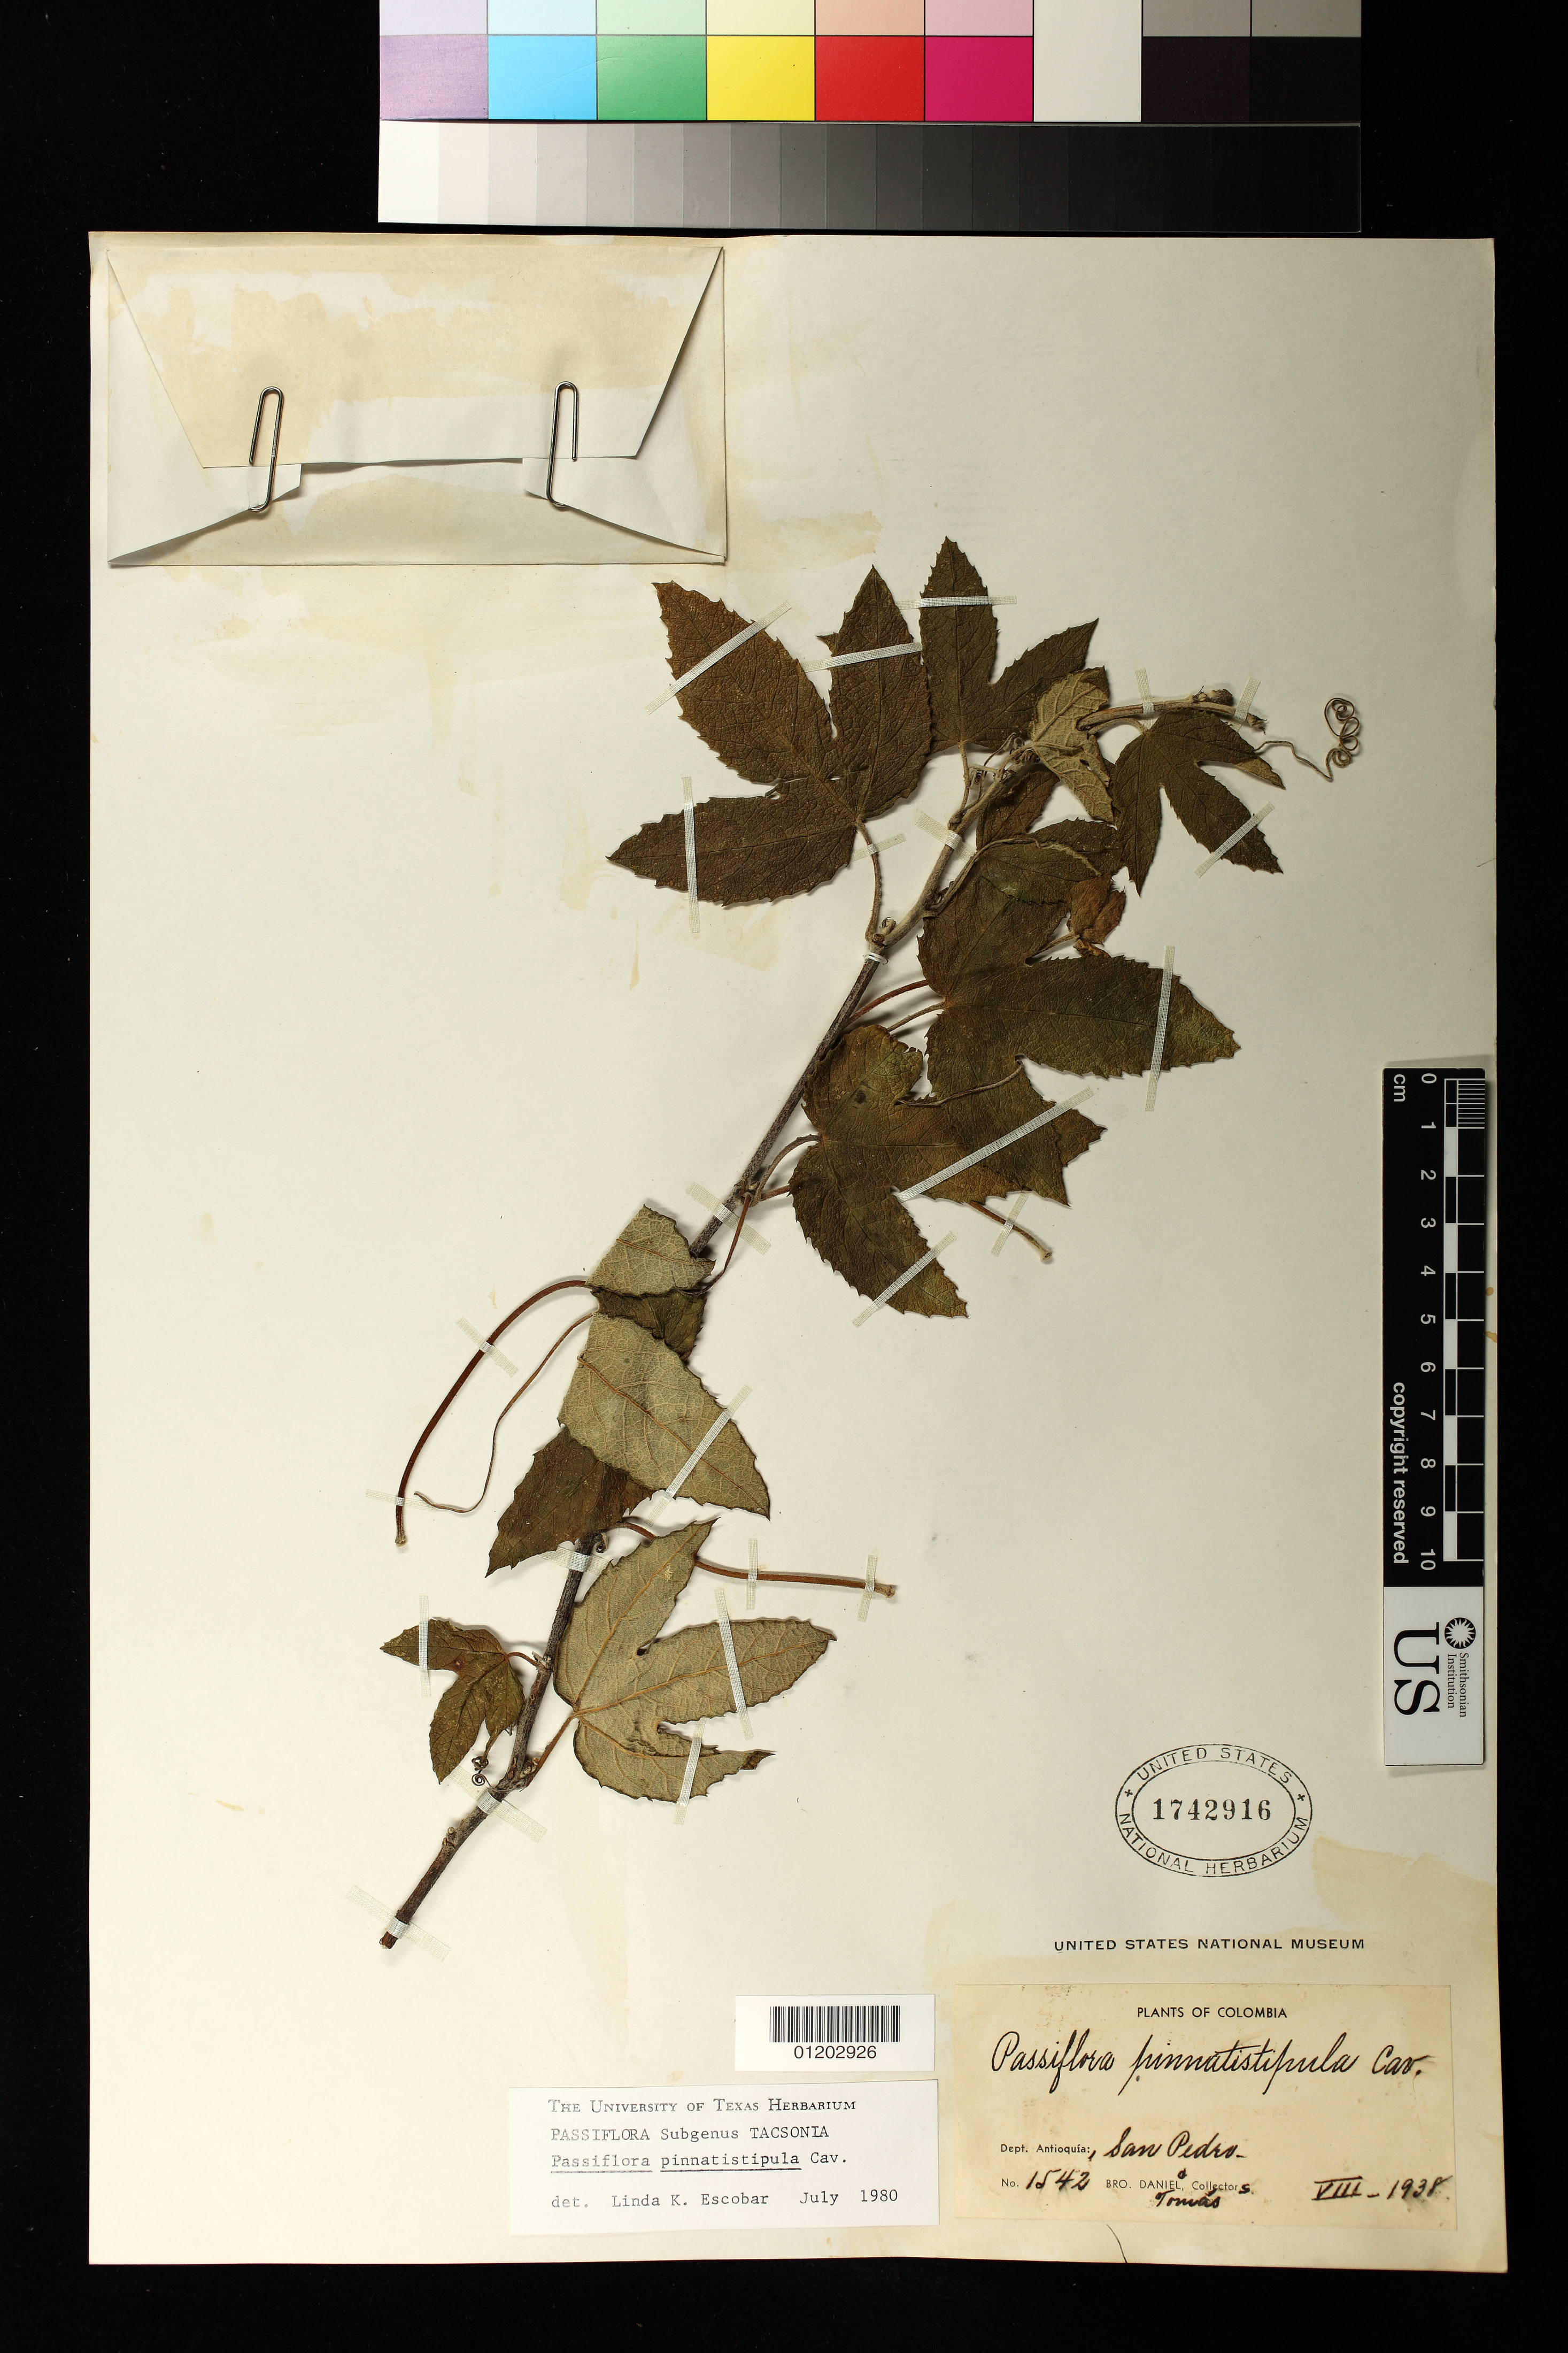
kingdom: Plantae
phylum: Tracheophyta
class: Magnoliopsida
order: Malpighiales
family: Passifloraceae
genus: Passiflora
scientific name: Passiflora pinnatistipula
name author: Cav.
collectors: Bro. Daniel & B. Tomas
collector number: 1542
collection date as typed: Aug 1938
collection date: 1938-08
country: Colombia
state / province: Antioquia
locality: San Pedro.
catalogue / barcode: US 1742916